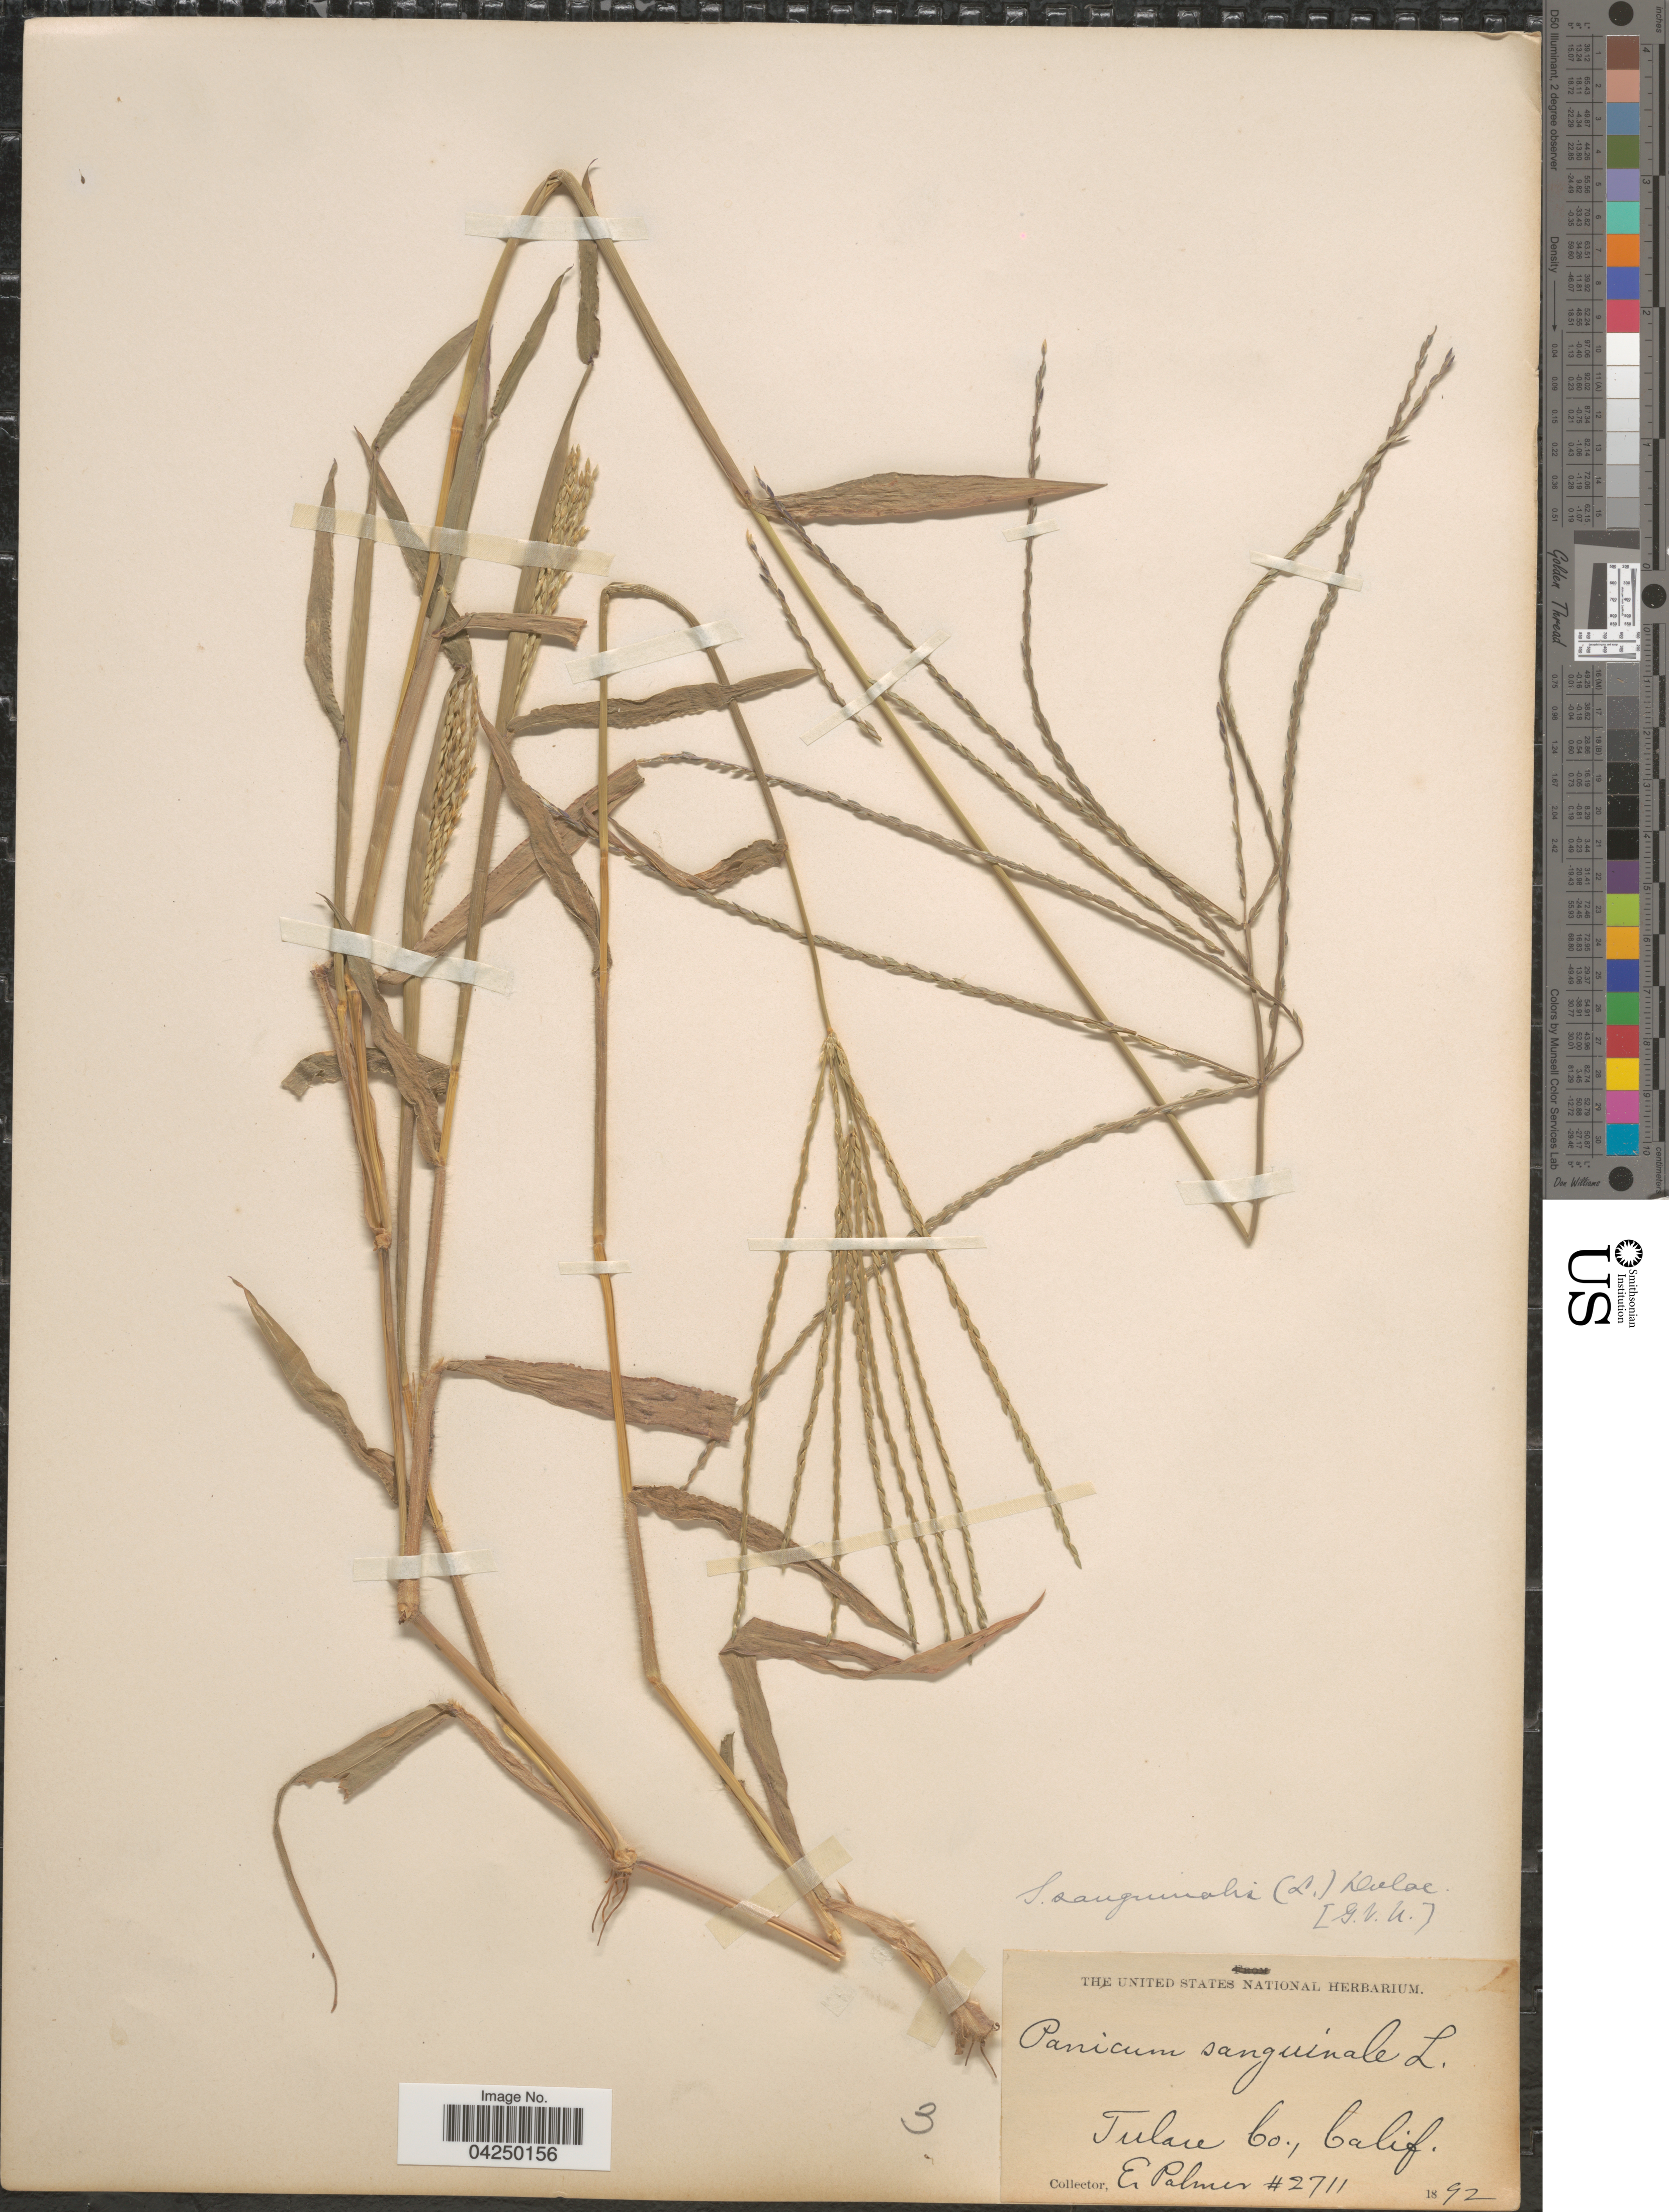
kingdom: Plantae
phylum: Tracheophyta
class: Liliopsida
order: Poales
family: Poaceae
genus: Digitaria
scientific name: Digitaria sanguinalis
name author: (L.) Scop.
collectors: E. Palmer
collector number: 2711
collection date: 1892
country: United States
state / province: California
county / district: Tulare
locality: Tulare Co.